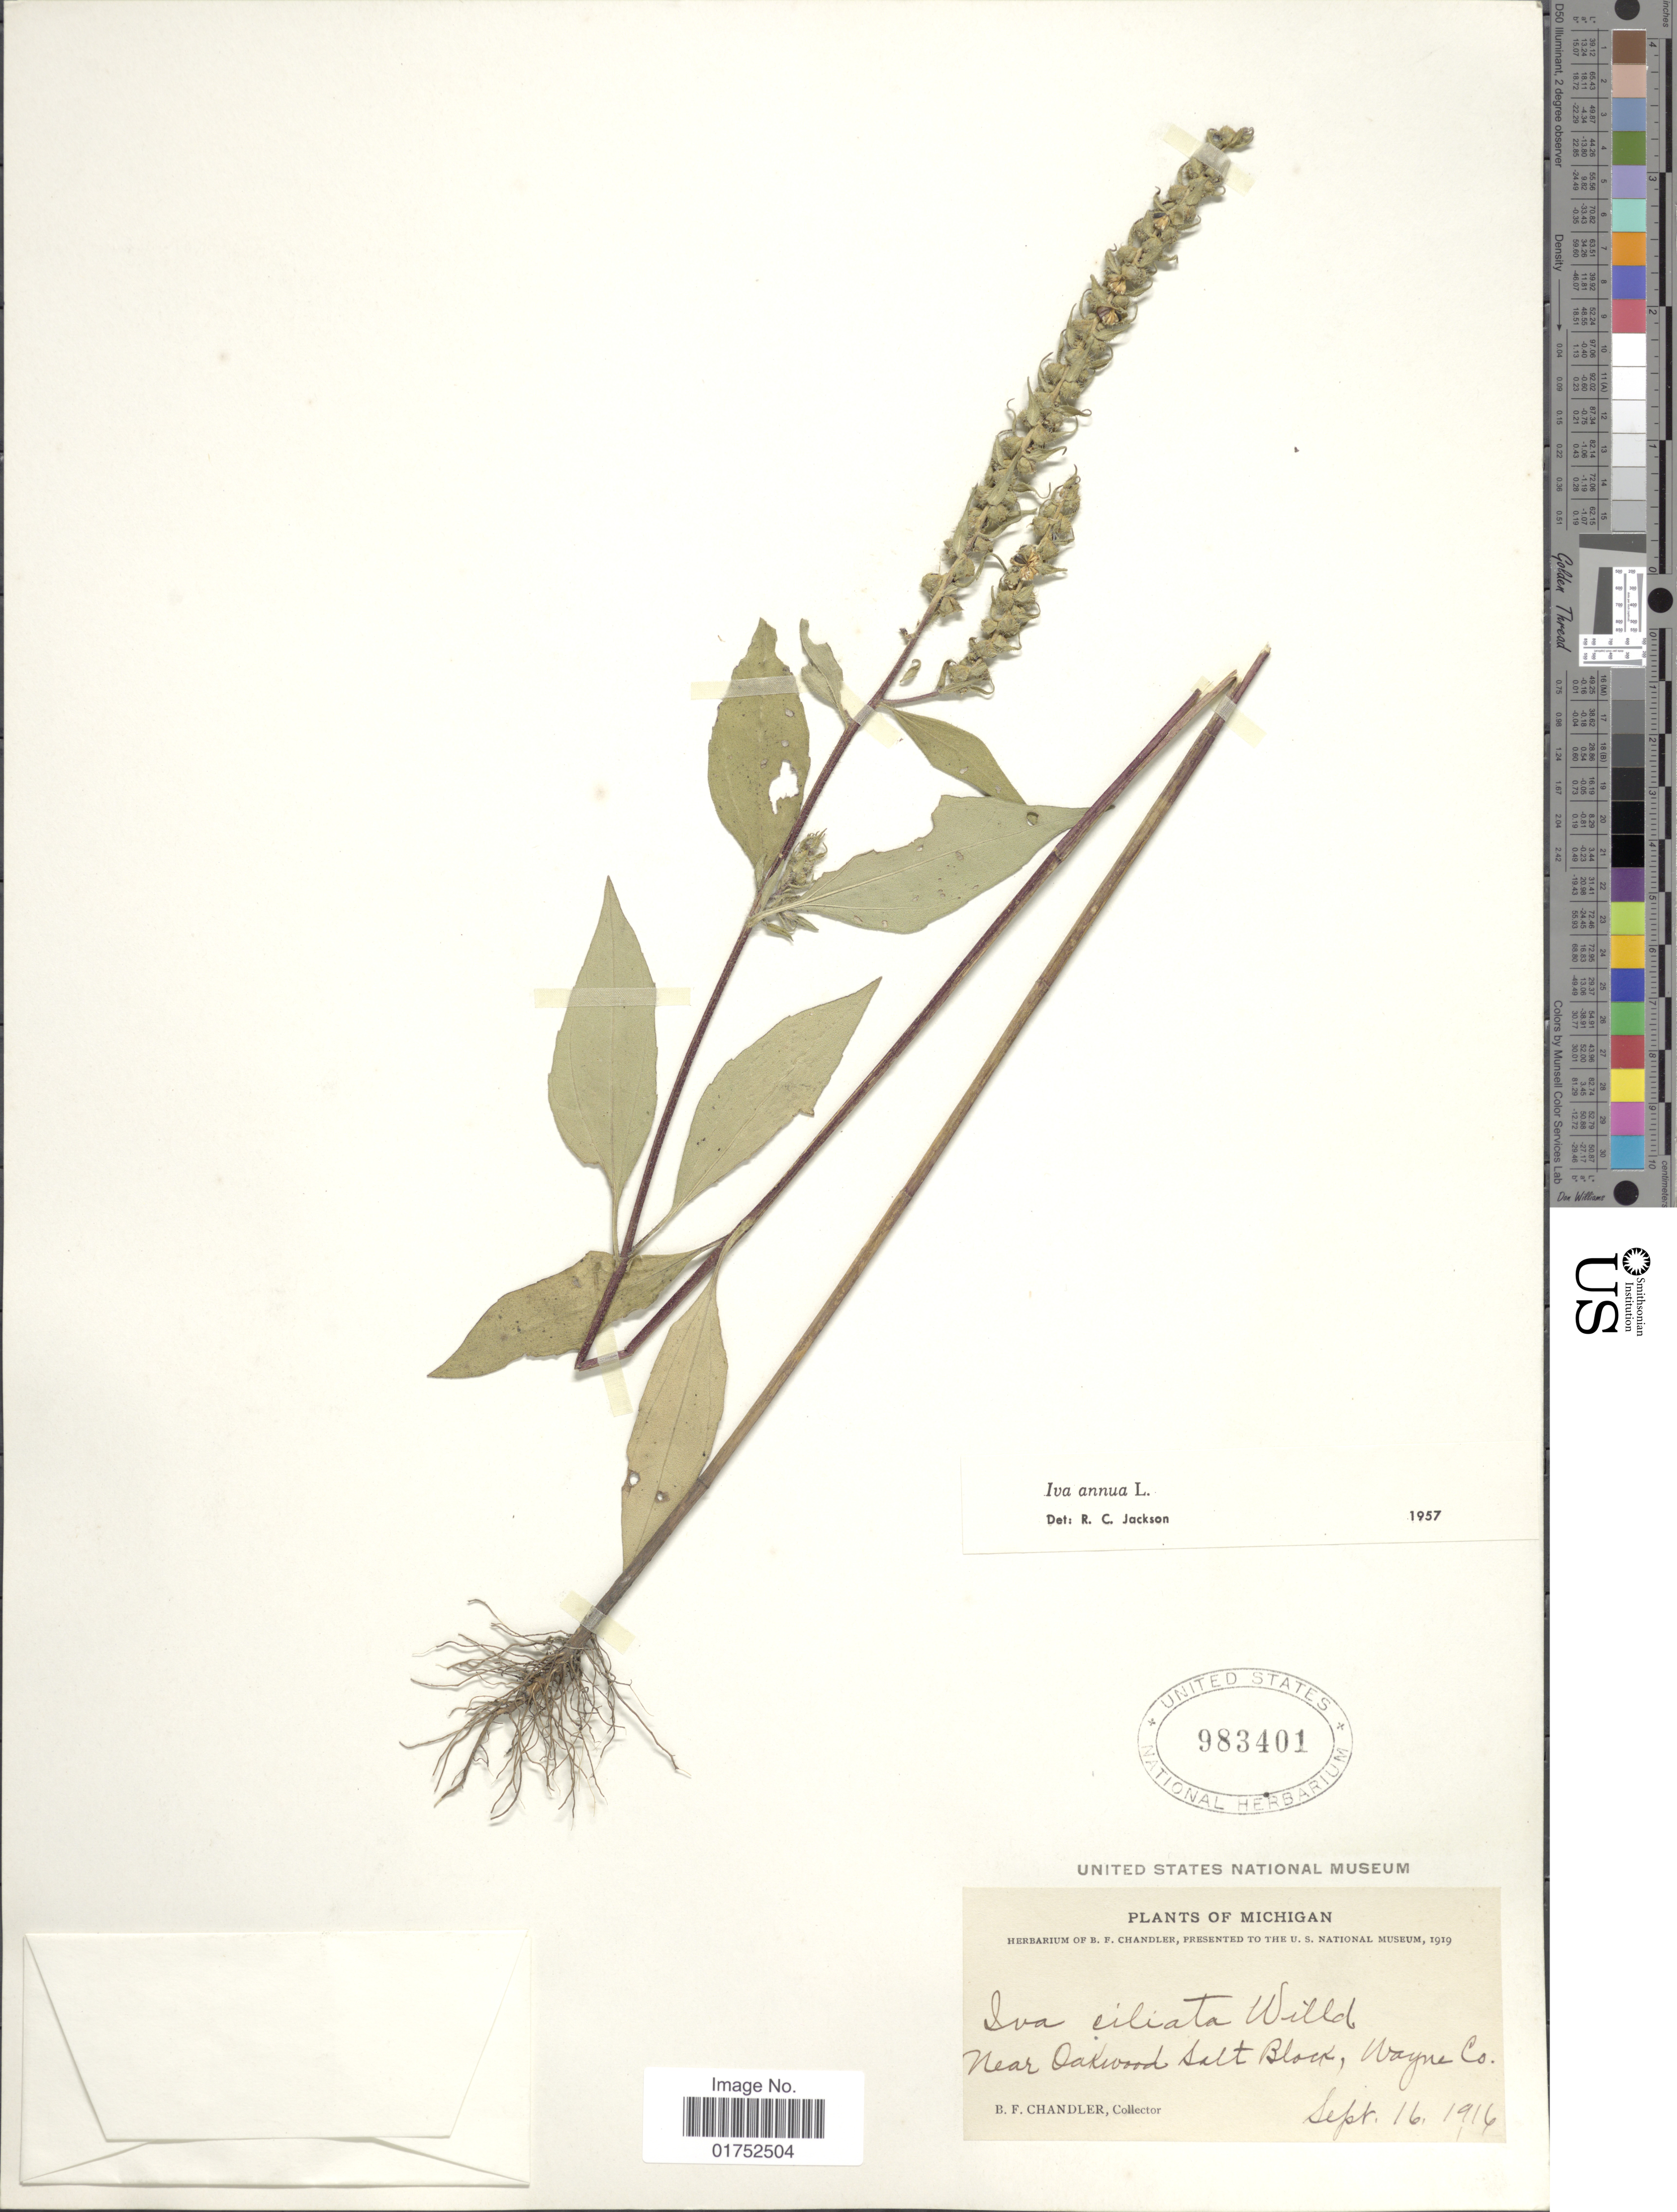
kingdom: Plantae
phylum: Tracheophyta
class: Magnoliopsida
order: Asterales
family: Asteraceae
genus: Iva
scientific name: Iva annua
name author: L.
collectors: B. F. Chandler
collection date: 1916-09-16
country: United States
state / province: Michigan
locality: Near Oakwood Salt Block, Wayne Co.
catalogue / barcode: US 983401